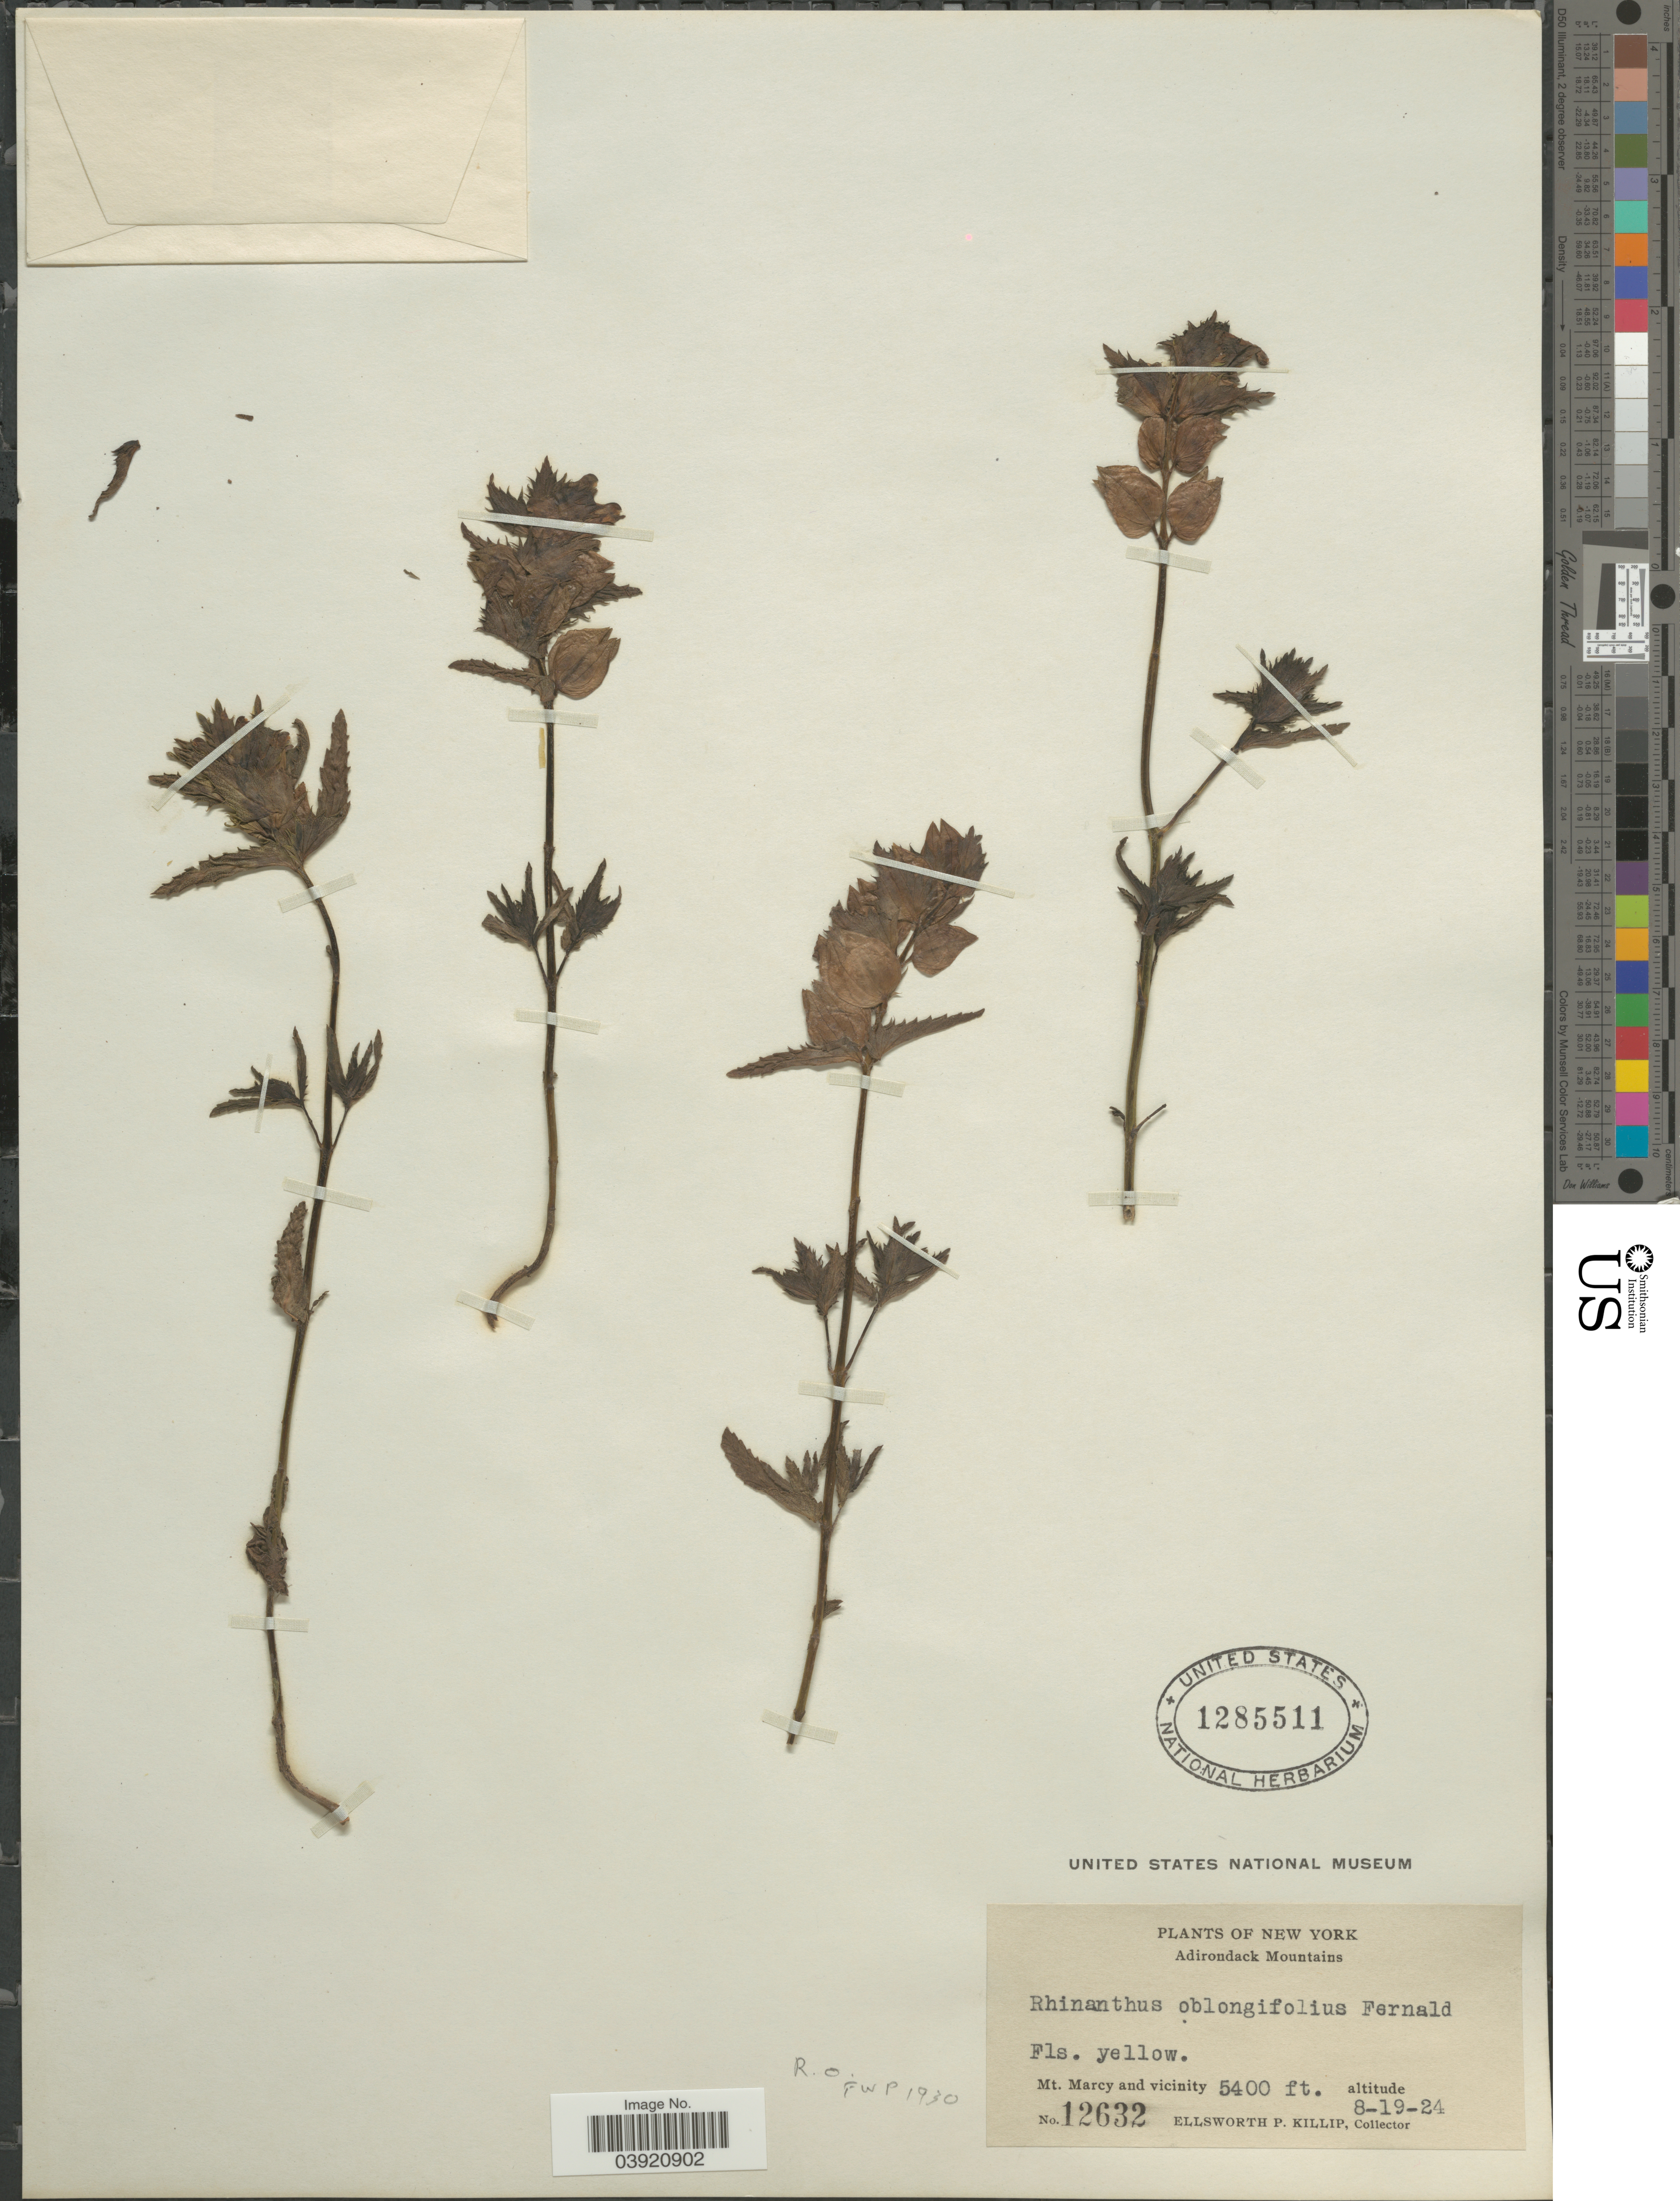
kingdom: Plantae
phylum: Tracheophyta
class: Magnoliopsida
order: Lamiales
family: Orobanchaceae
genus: Rhinanthus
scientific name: Rhinanthus oblongifolius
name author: Fernald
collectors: E. P. Killip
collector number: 12632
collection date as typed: Transcribed d/m/y: 19/8/24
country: United States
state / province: New York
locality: Adirondack Mountains. Mt. Marcy and vicinity.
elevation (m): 1646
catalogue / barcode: US 1285511